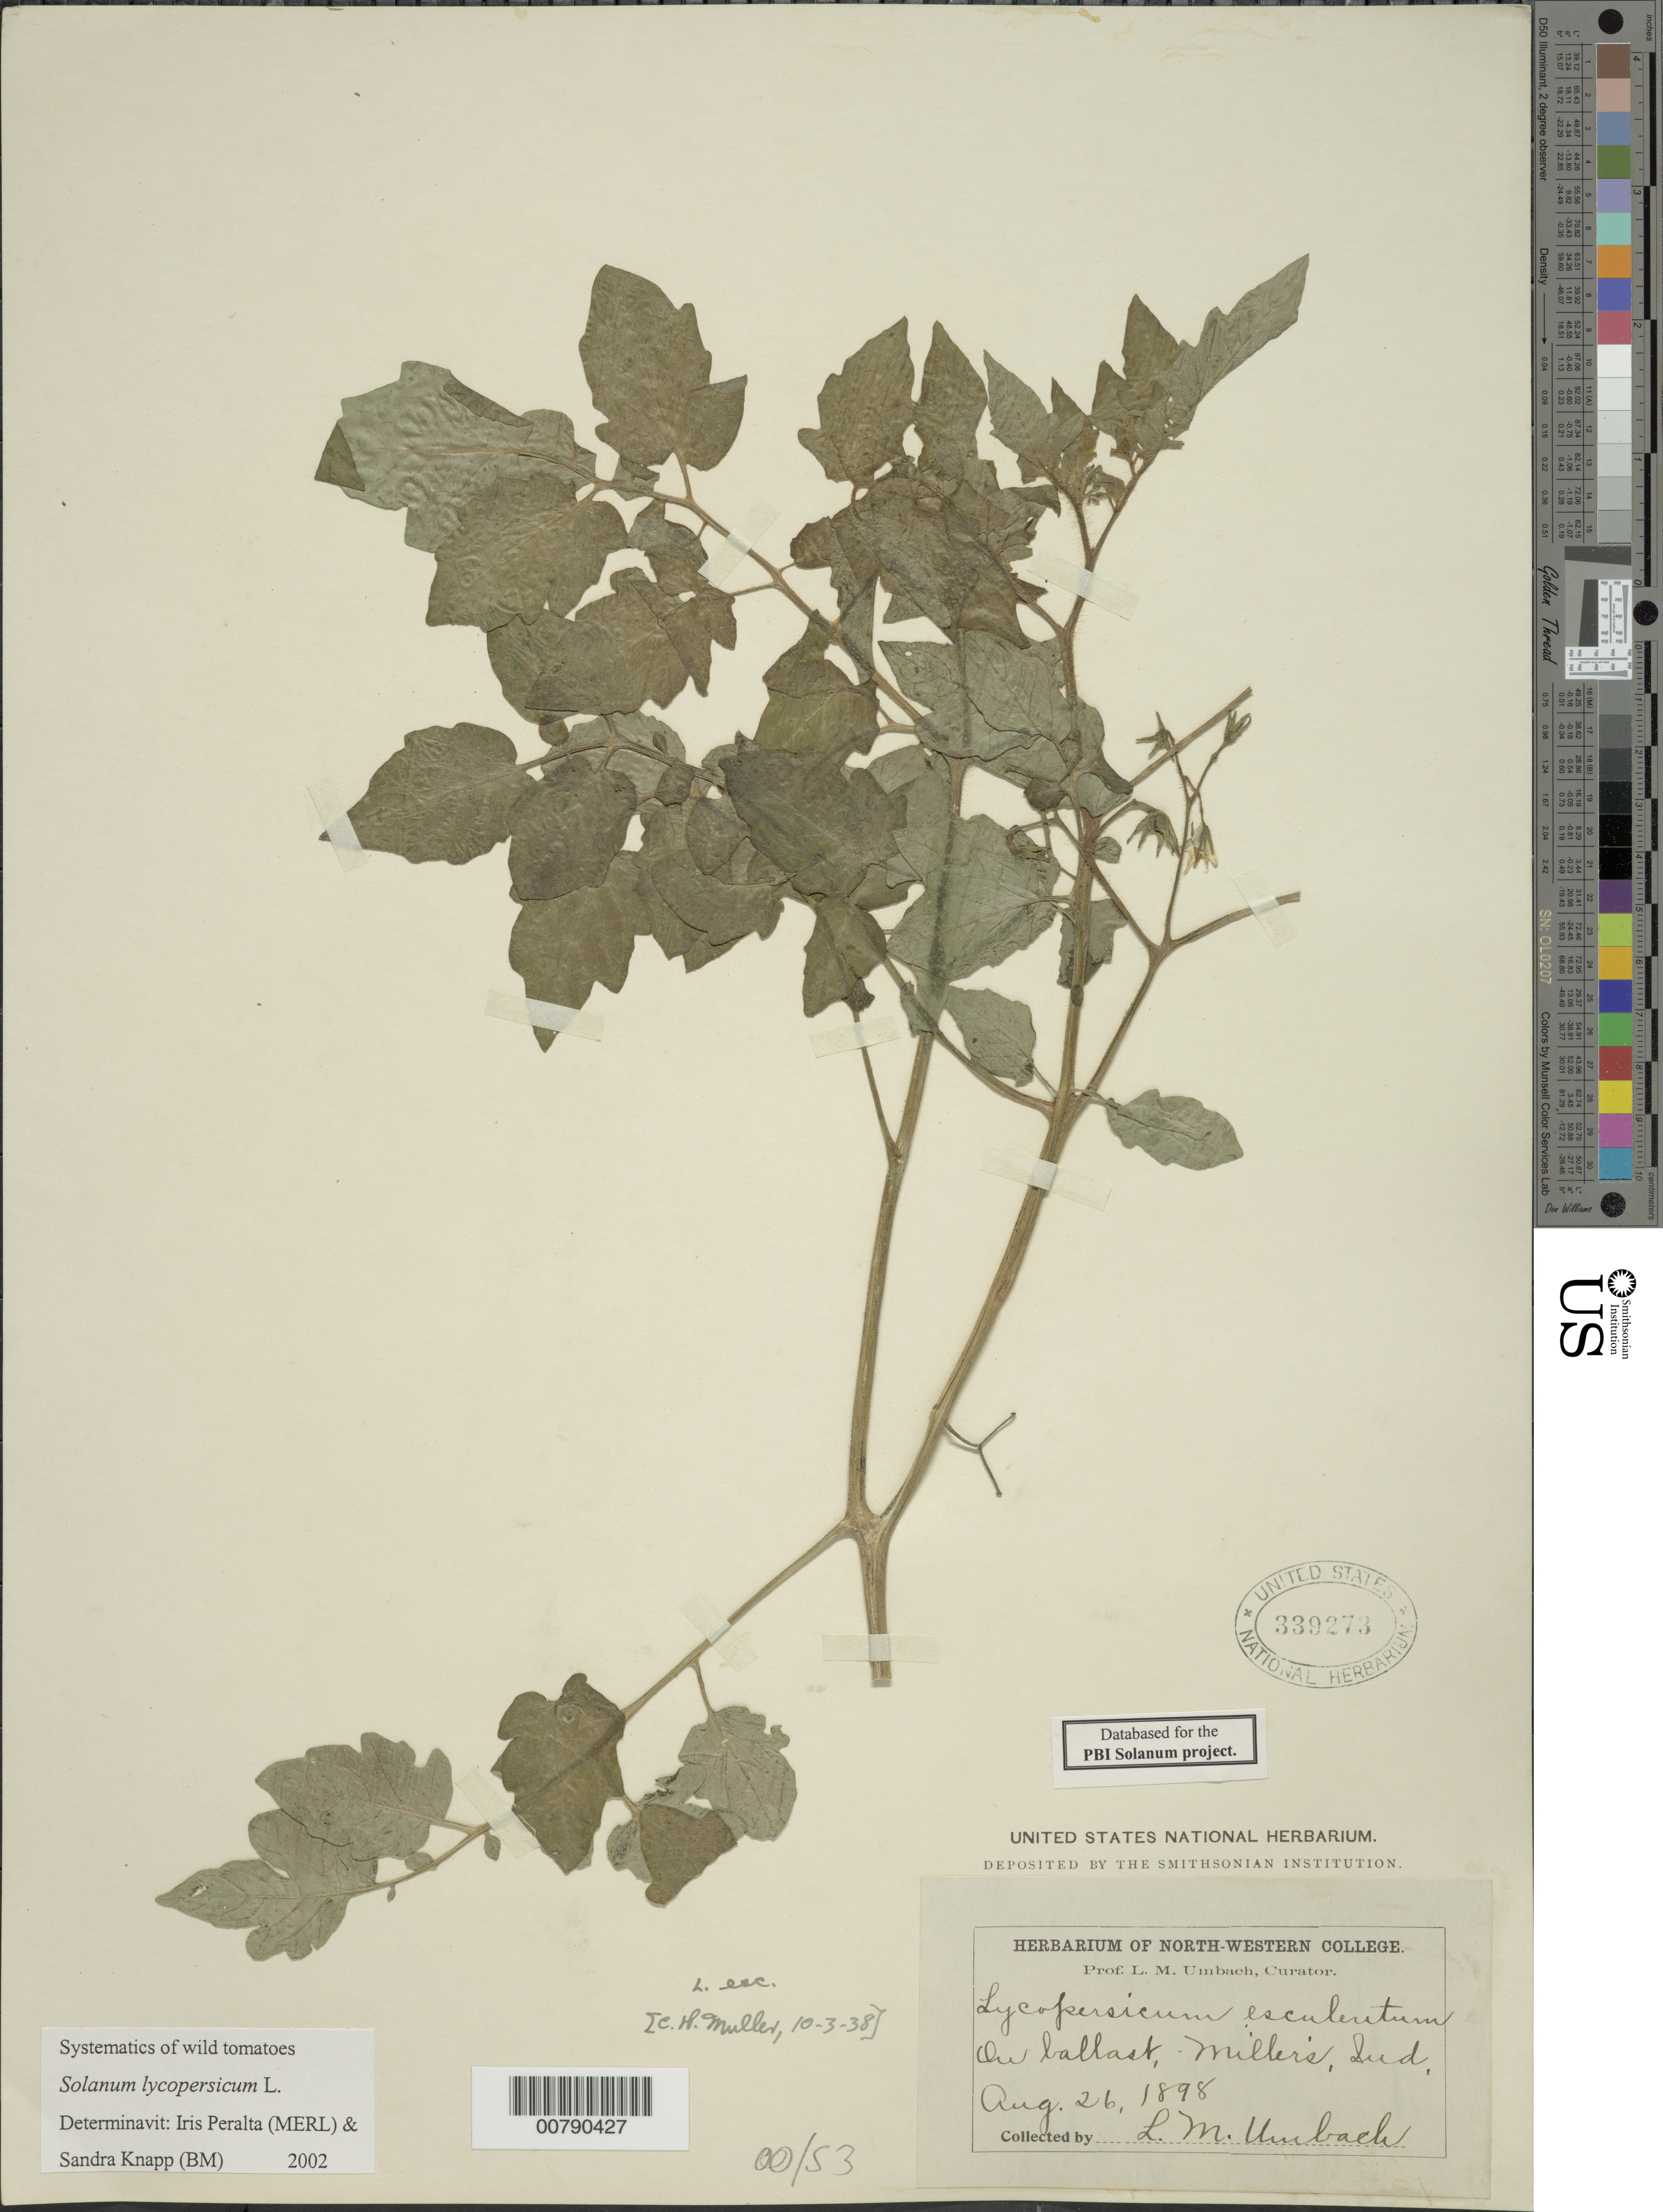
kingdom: Plantae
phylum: Tracheophyta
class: Magnoliopsida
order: Solanales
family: Solanaceae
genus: Solanum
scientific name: Solanum lycopersicum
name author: L.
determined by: Peralta, Iris E.; Knapp, S. D.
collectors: L. M. Umbach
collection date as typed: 26 Aug 1898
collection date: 1898-08-26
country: United States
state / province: Indiana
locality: on ballast, Miller's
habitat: plh: on ballast;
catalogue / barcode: US 339273